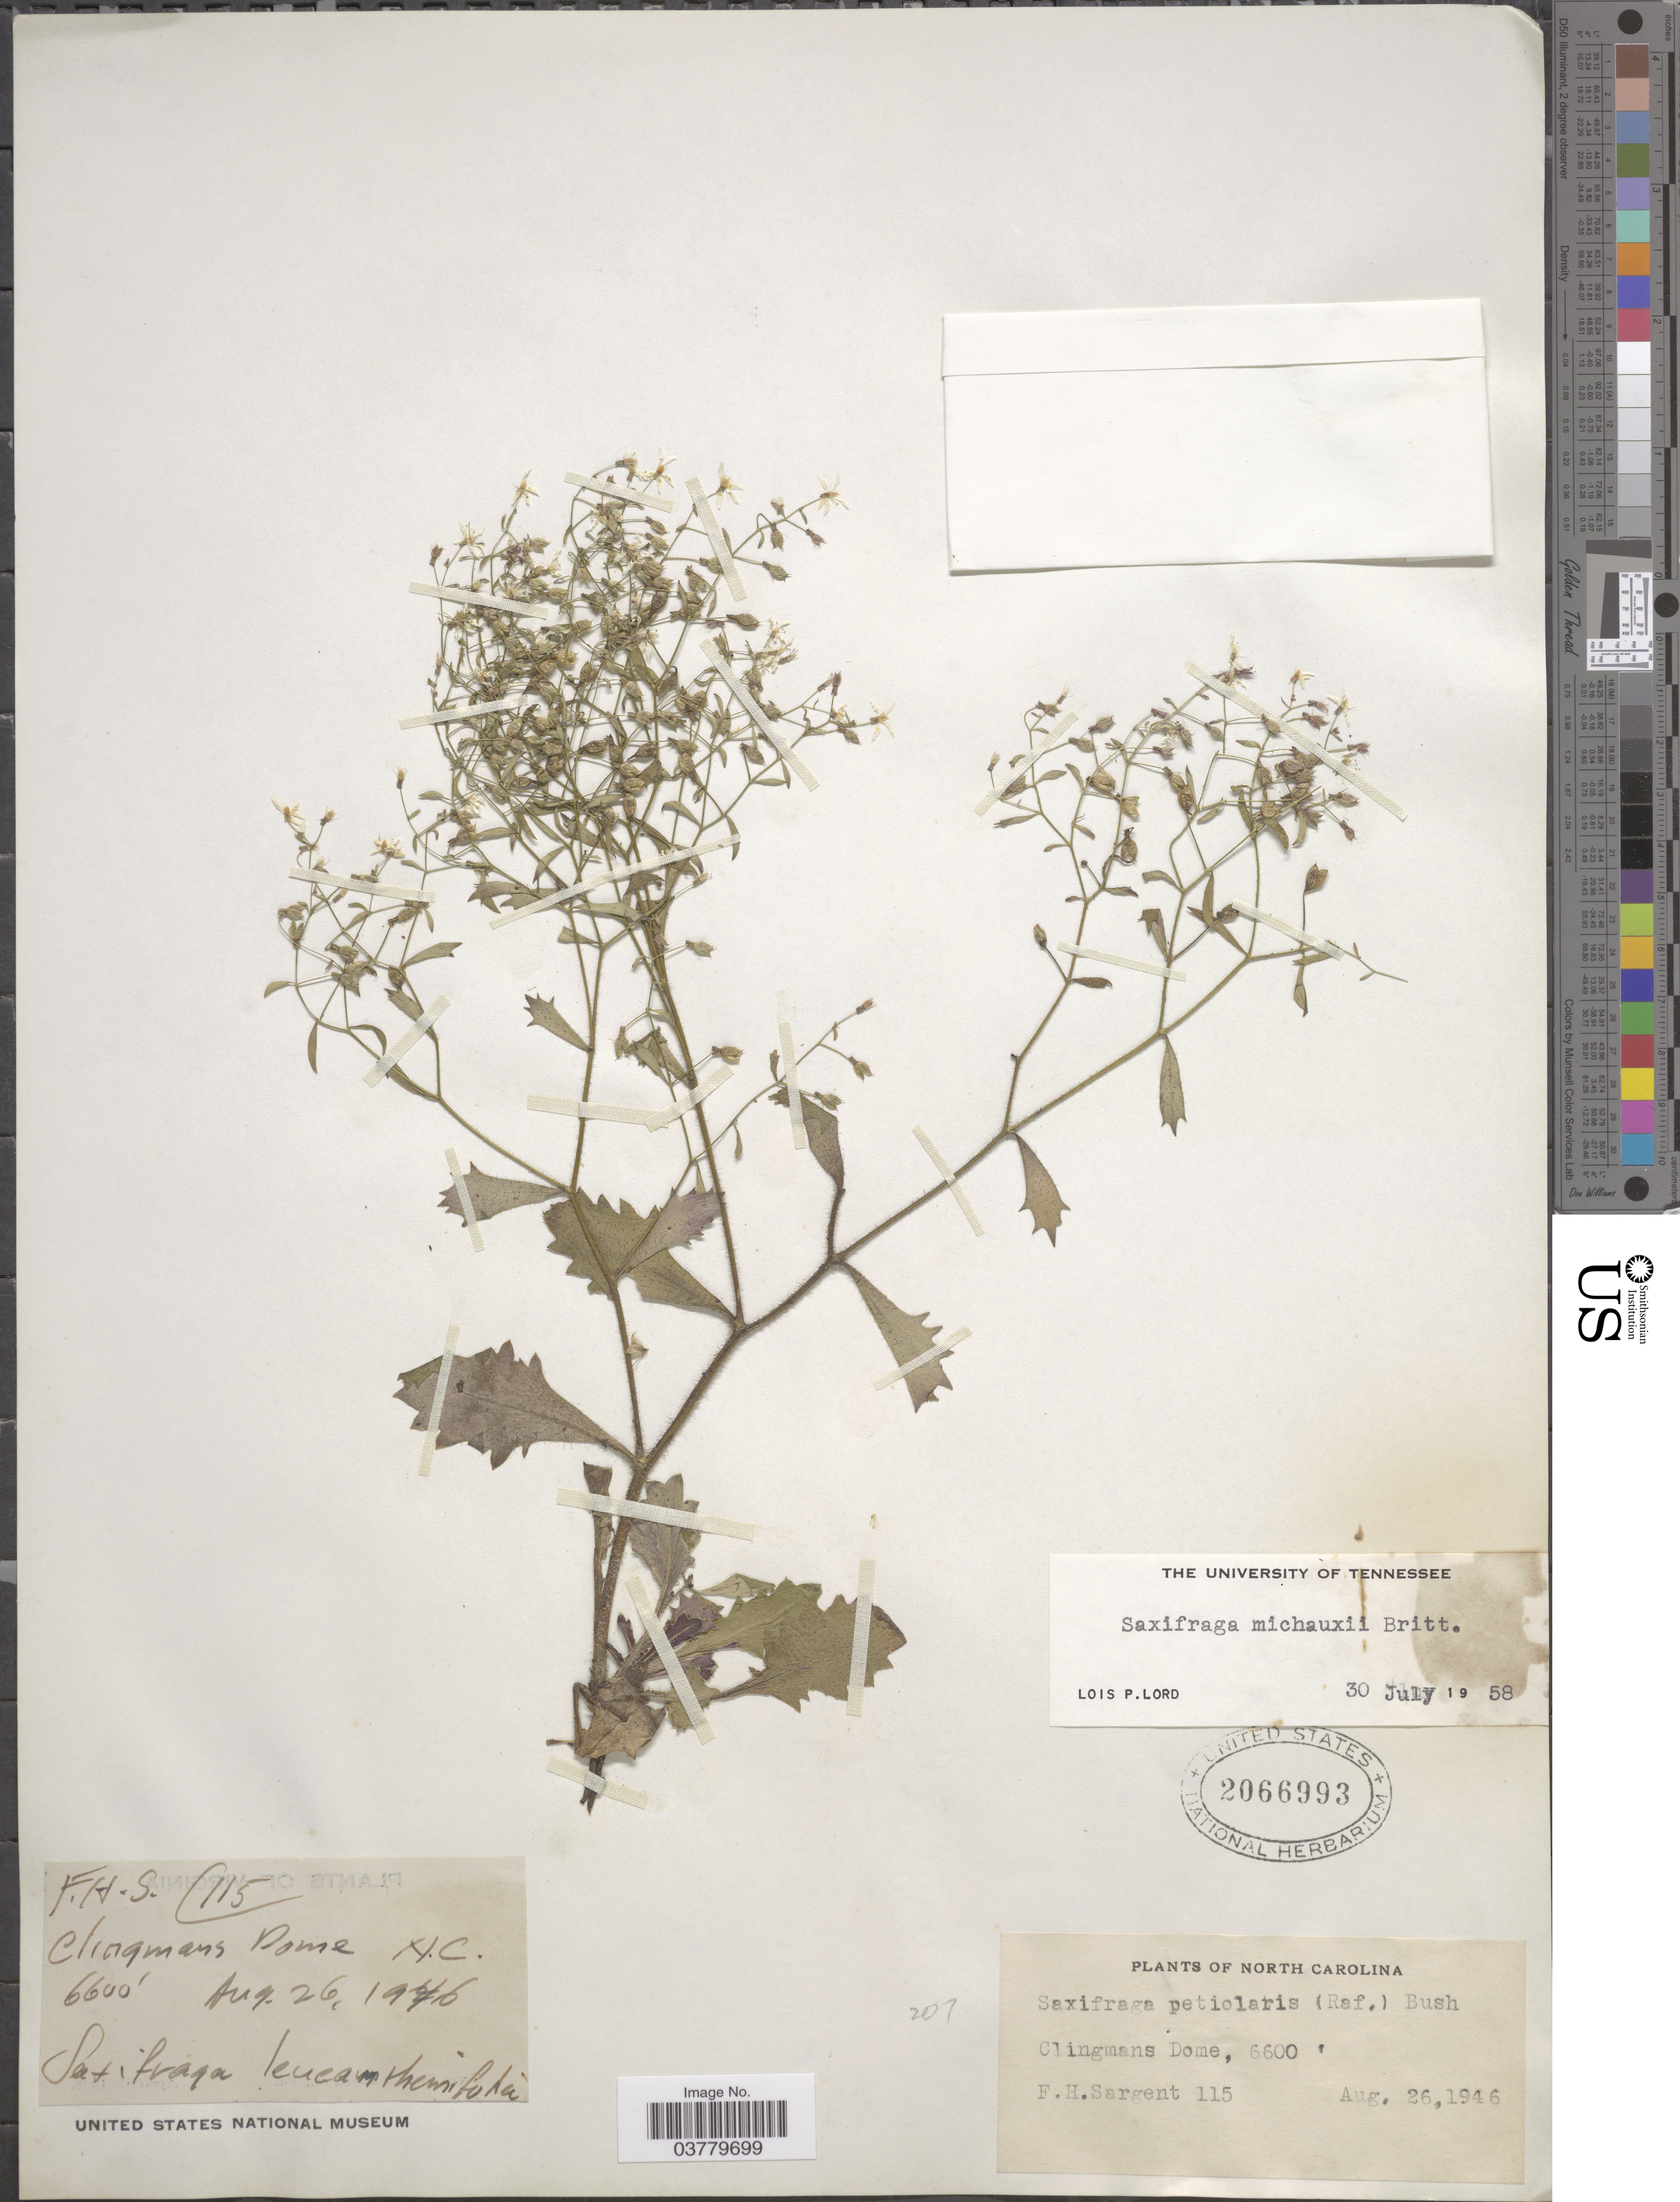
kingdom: Plantae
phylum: Tracheophyta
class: Magnoliopsida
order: Saxifragales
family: Saxifragaceae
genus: Micranthes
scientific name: Micranthes petiolaris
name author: (Raf.) Bush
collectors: F. H. Sargent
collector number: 115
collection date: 1946-08-26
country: United States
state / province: North Carolina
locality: Clingmans Dome.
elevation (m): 2012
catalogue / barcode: US 2066993